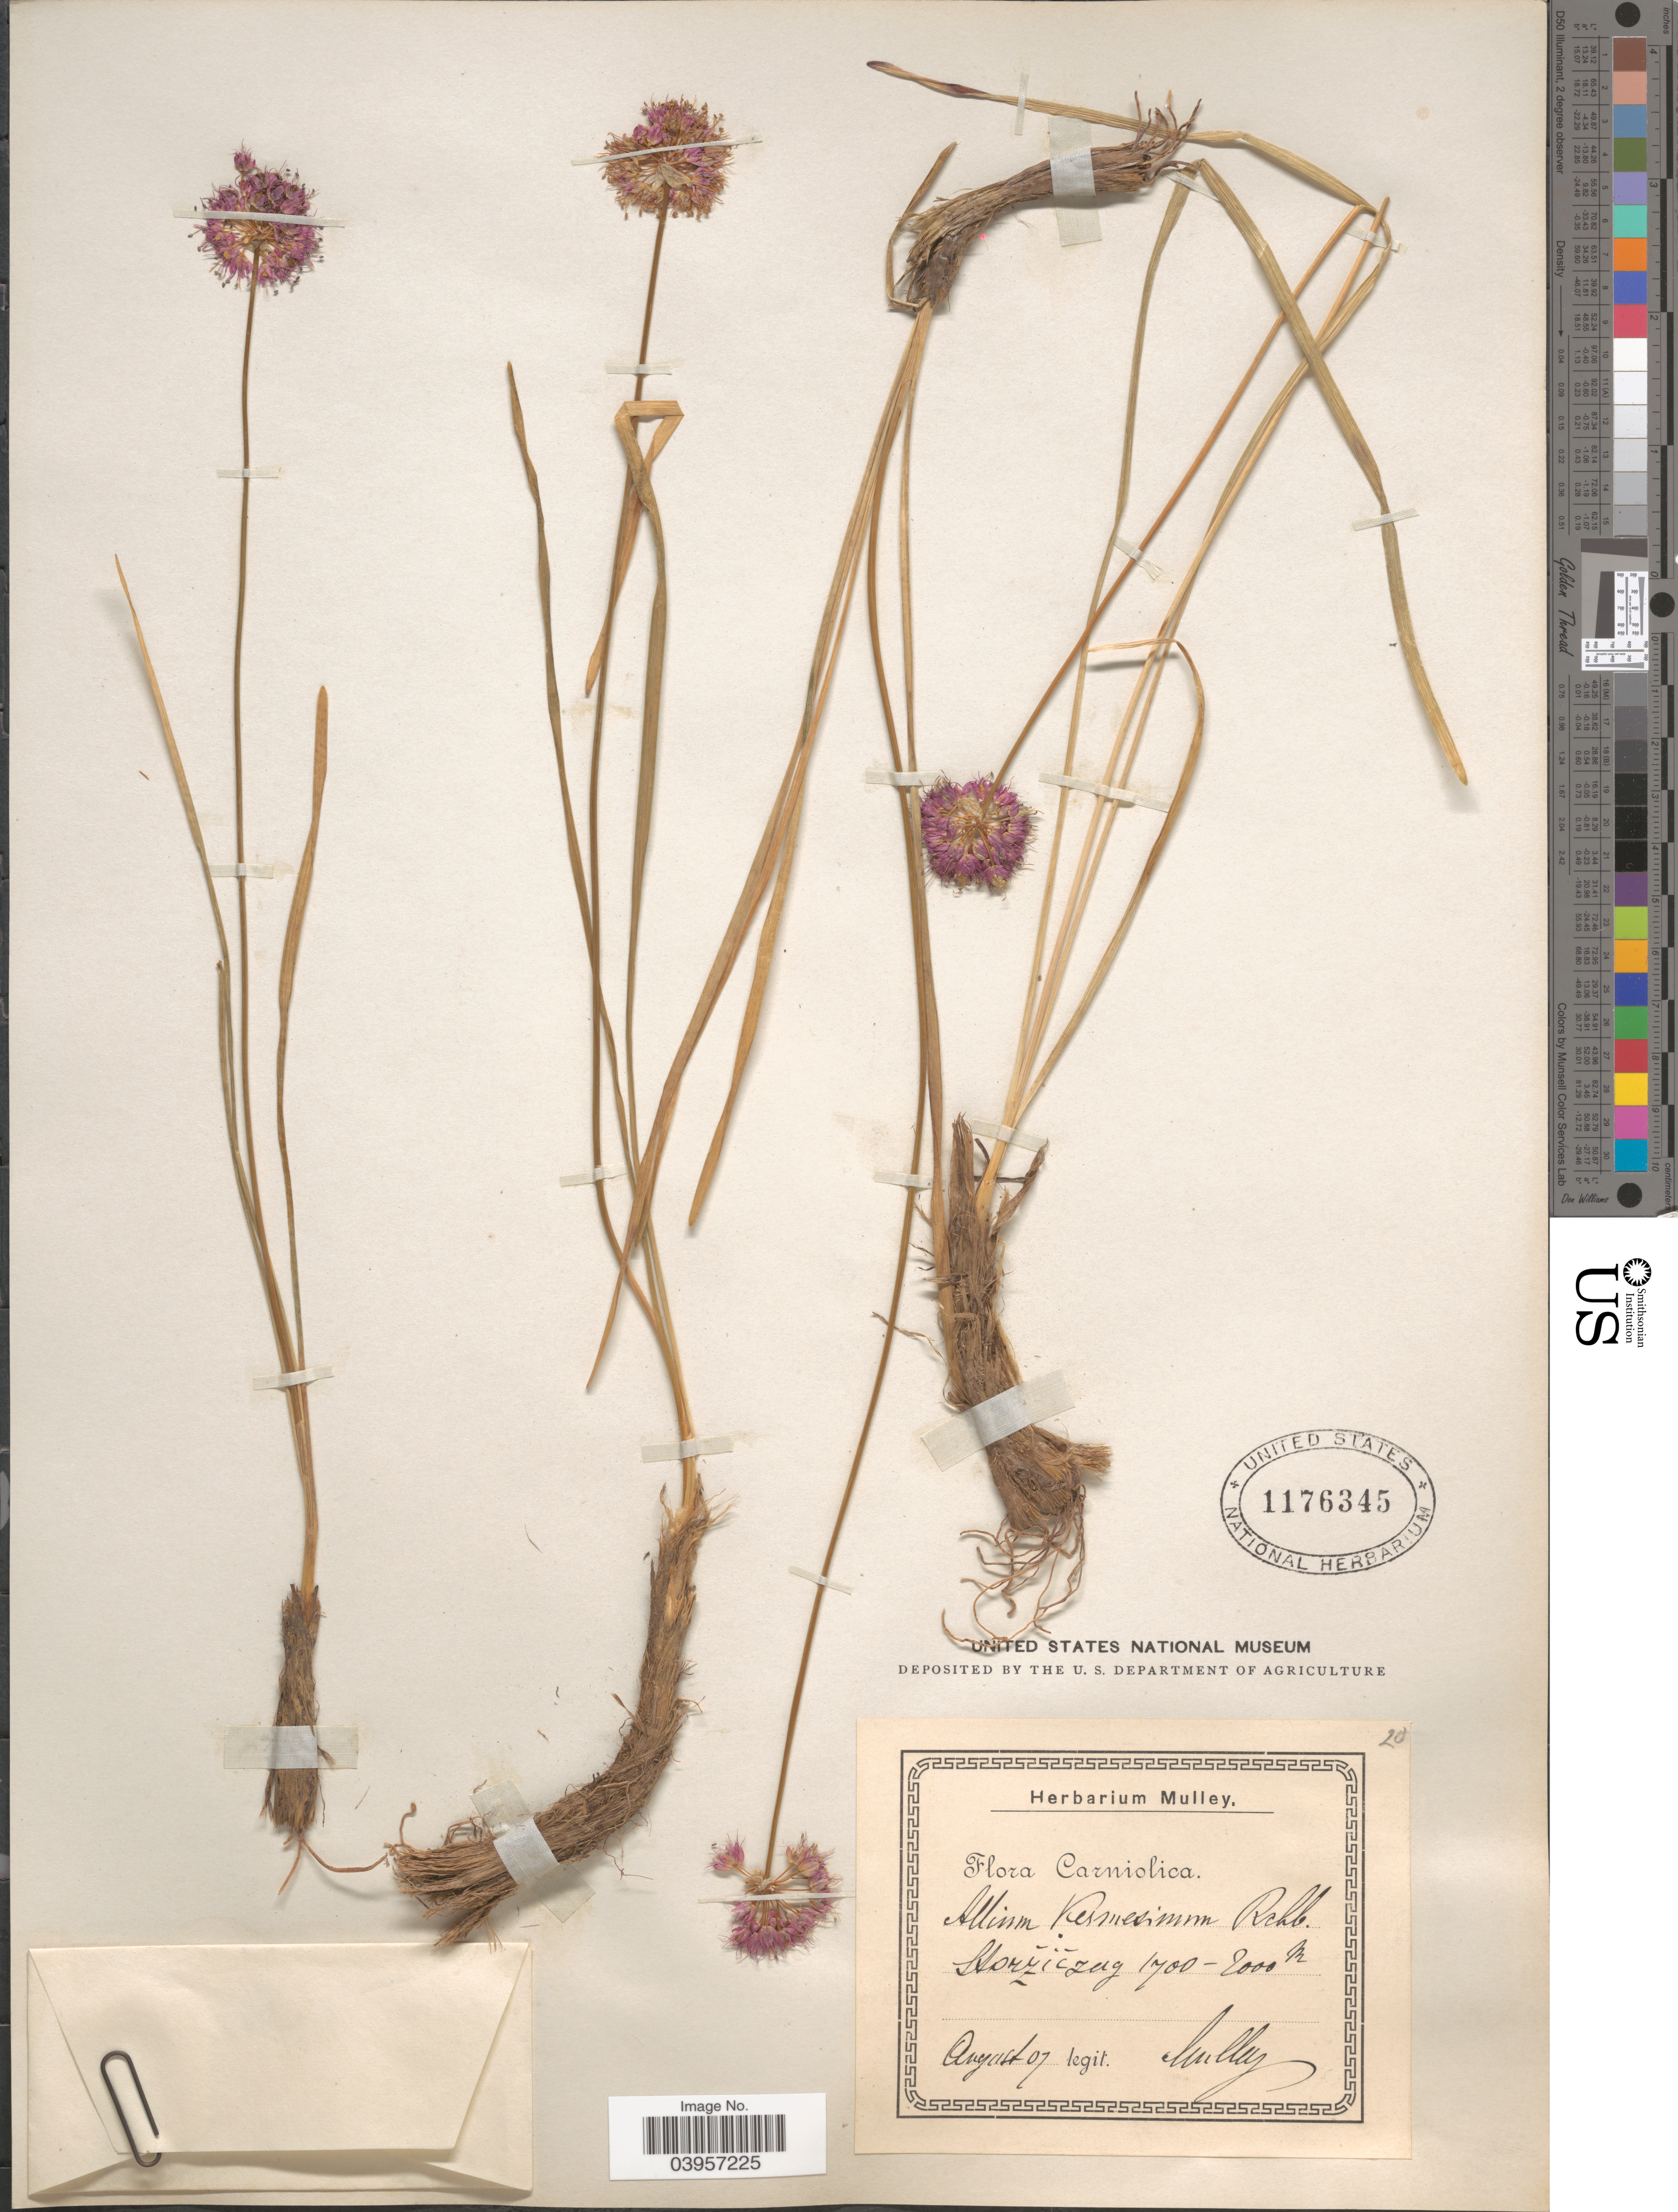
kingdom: Plantae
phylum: Tracheophyta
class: Liliopsida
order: Asparagales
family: Amaryllidaceae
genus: Allium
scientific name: Allium globosum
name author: M. Bieb. ex DC.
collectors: Mulley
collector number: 20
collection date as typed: Transcribed d/m/y: /8/7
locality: Carniolica. Storziczag. [interpreted]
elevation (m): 1700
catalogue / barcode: US 1176345